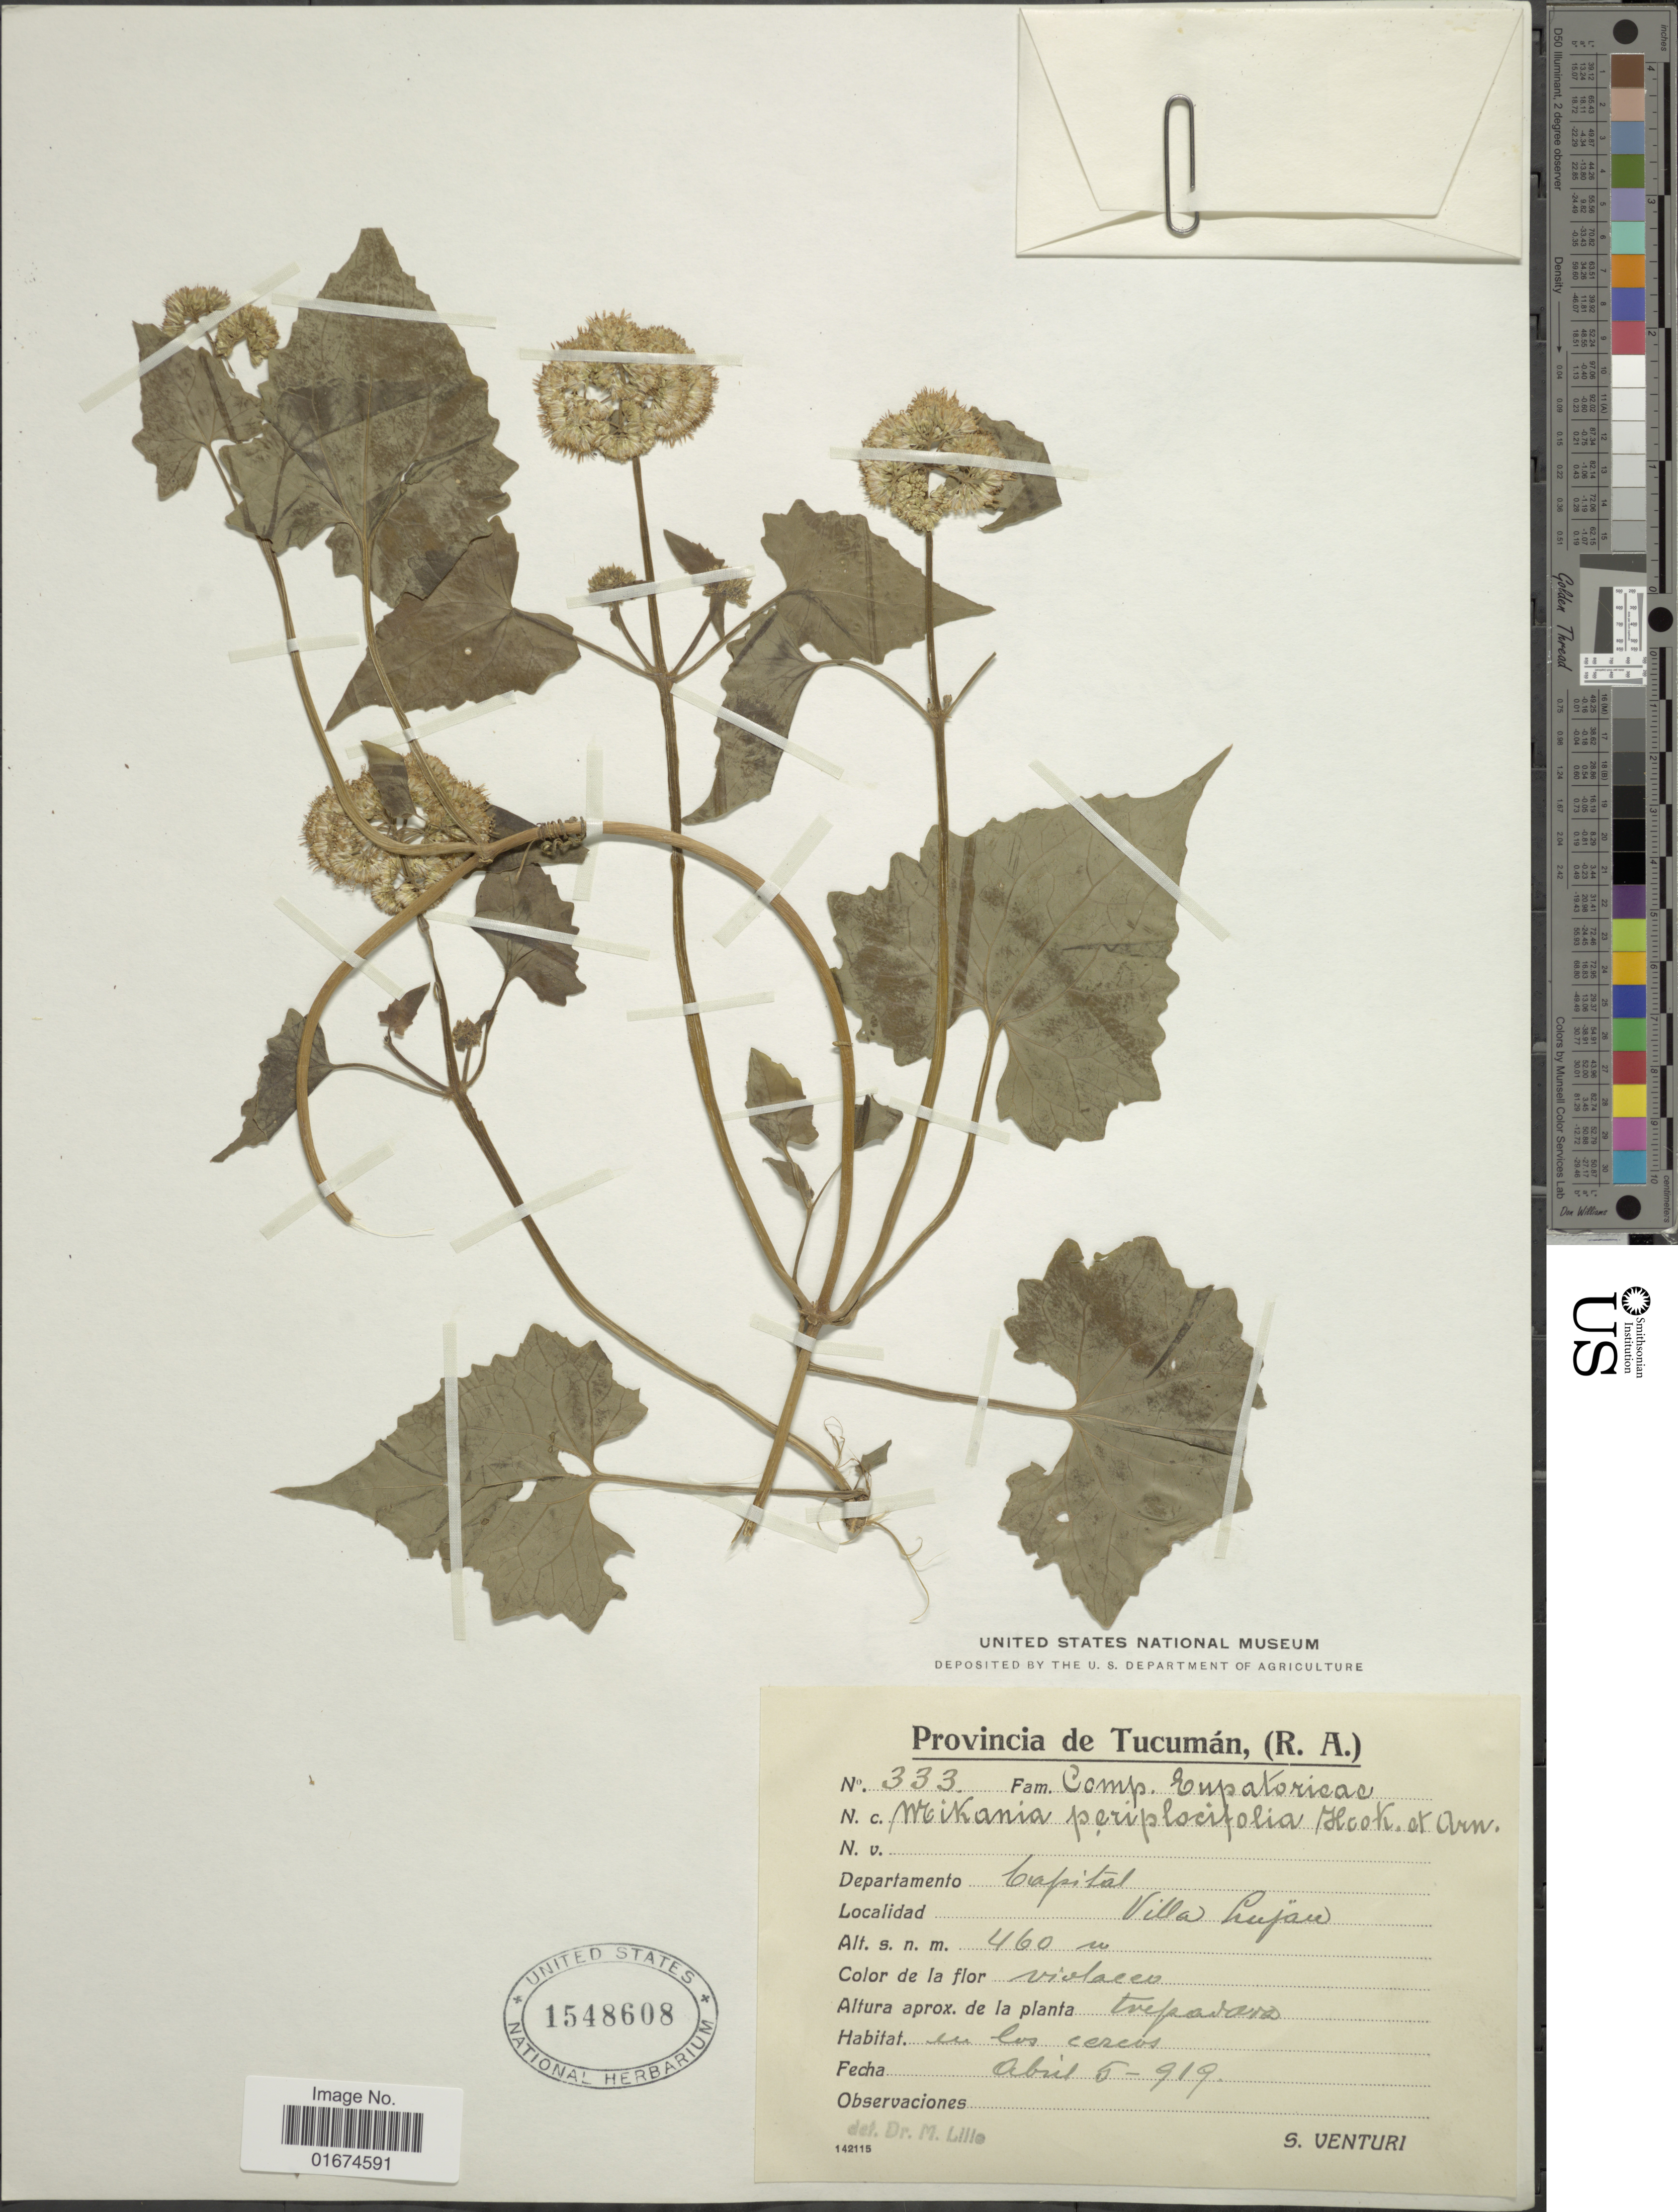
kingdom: Plantae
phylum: Tracheophyta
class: Magnoliopsida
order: Asterales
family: Asteraceae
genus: Mikania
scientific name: Mikania periplocifolia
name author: Hook. & Arn.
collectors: S. Venturi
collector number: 333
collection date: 1919-04-05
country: Argentina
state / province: Tucuman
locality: (R.A.), Departamento Capital, Villa Lüjan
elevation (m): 460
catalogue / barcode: US 1548608